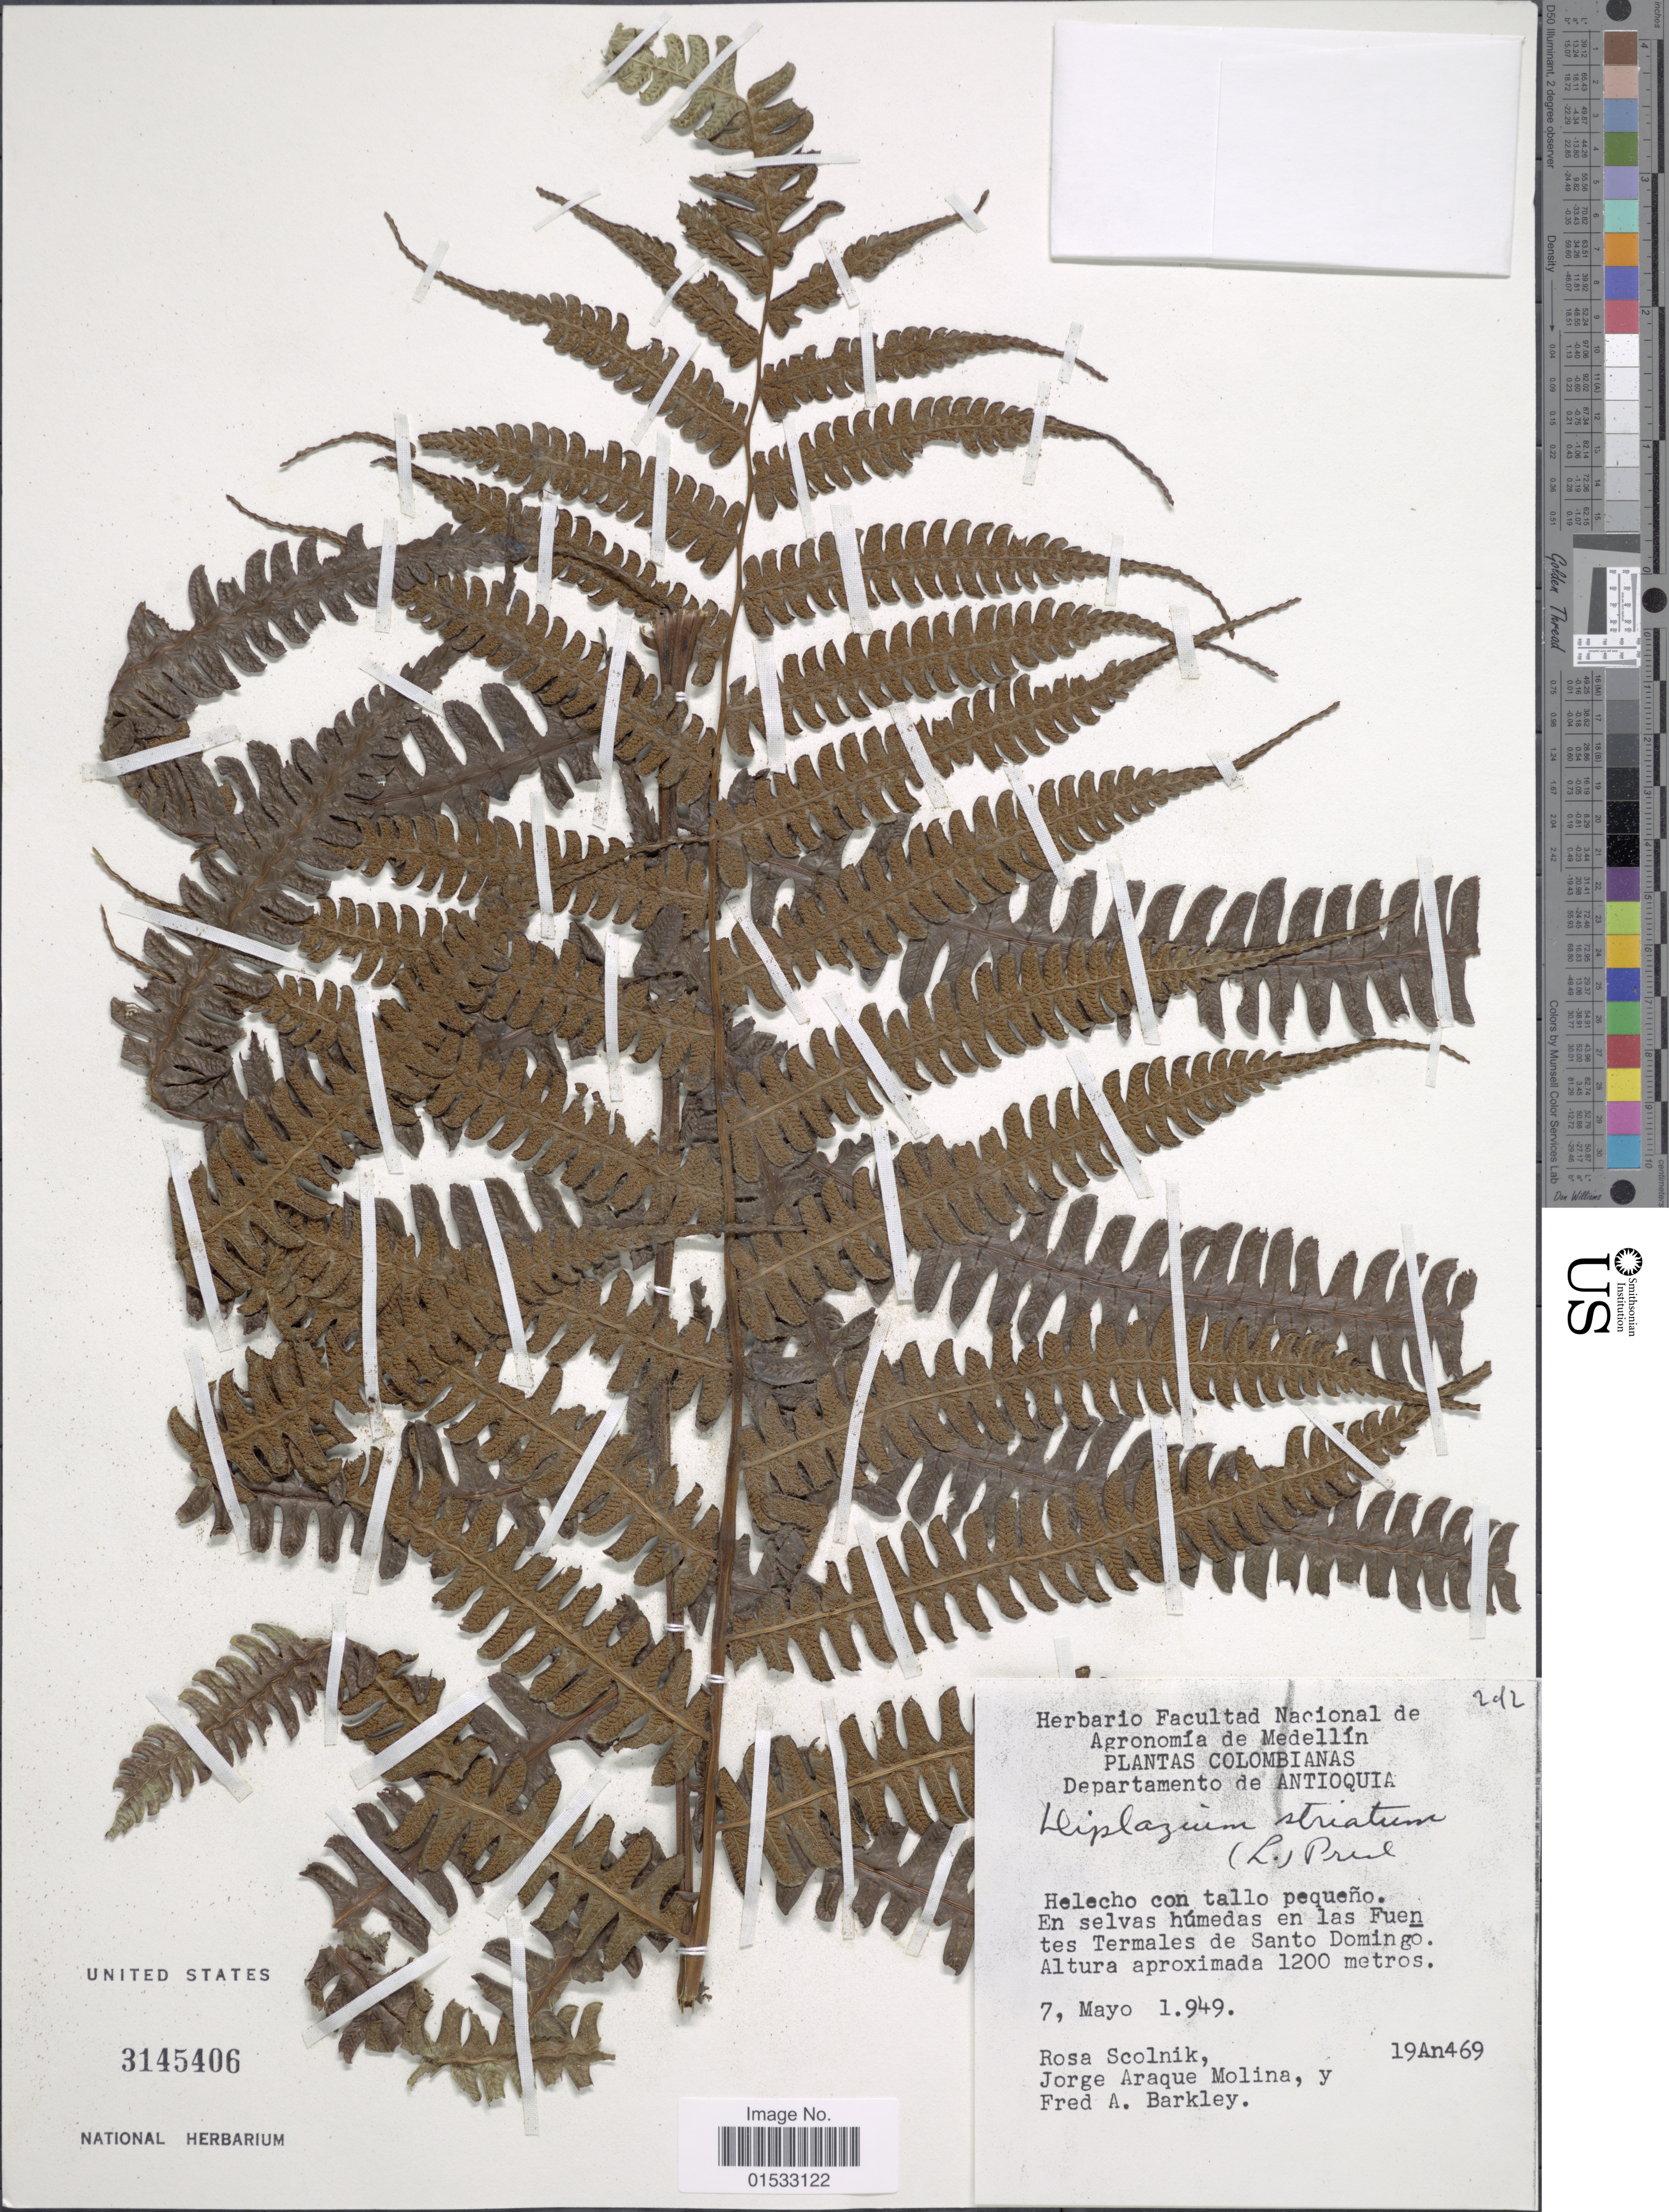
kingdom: Plantae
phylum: Tracheophyta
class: Polypodiopsida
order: Polypodiales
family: Athyriaceae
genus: Diplazium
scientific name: Diplazium striatum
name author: (L.) C. Presl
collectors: R. Scolnik, J. Araque Molina & F. A. Barkley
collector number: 19An469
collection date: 1949-05-07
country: Colombia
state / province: Antioquia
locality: En selvas húmedas en las Fuentes Termales de Santo Domingo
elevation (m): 1200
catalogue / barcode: US 3145406